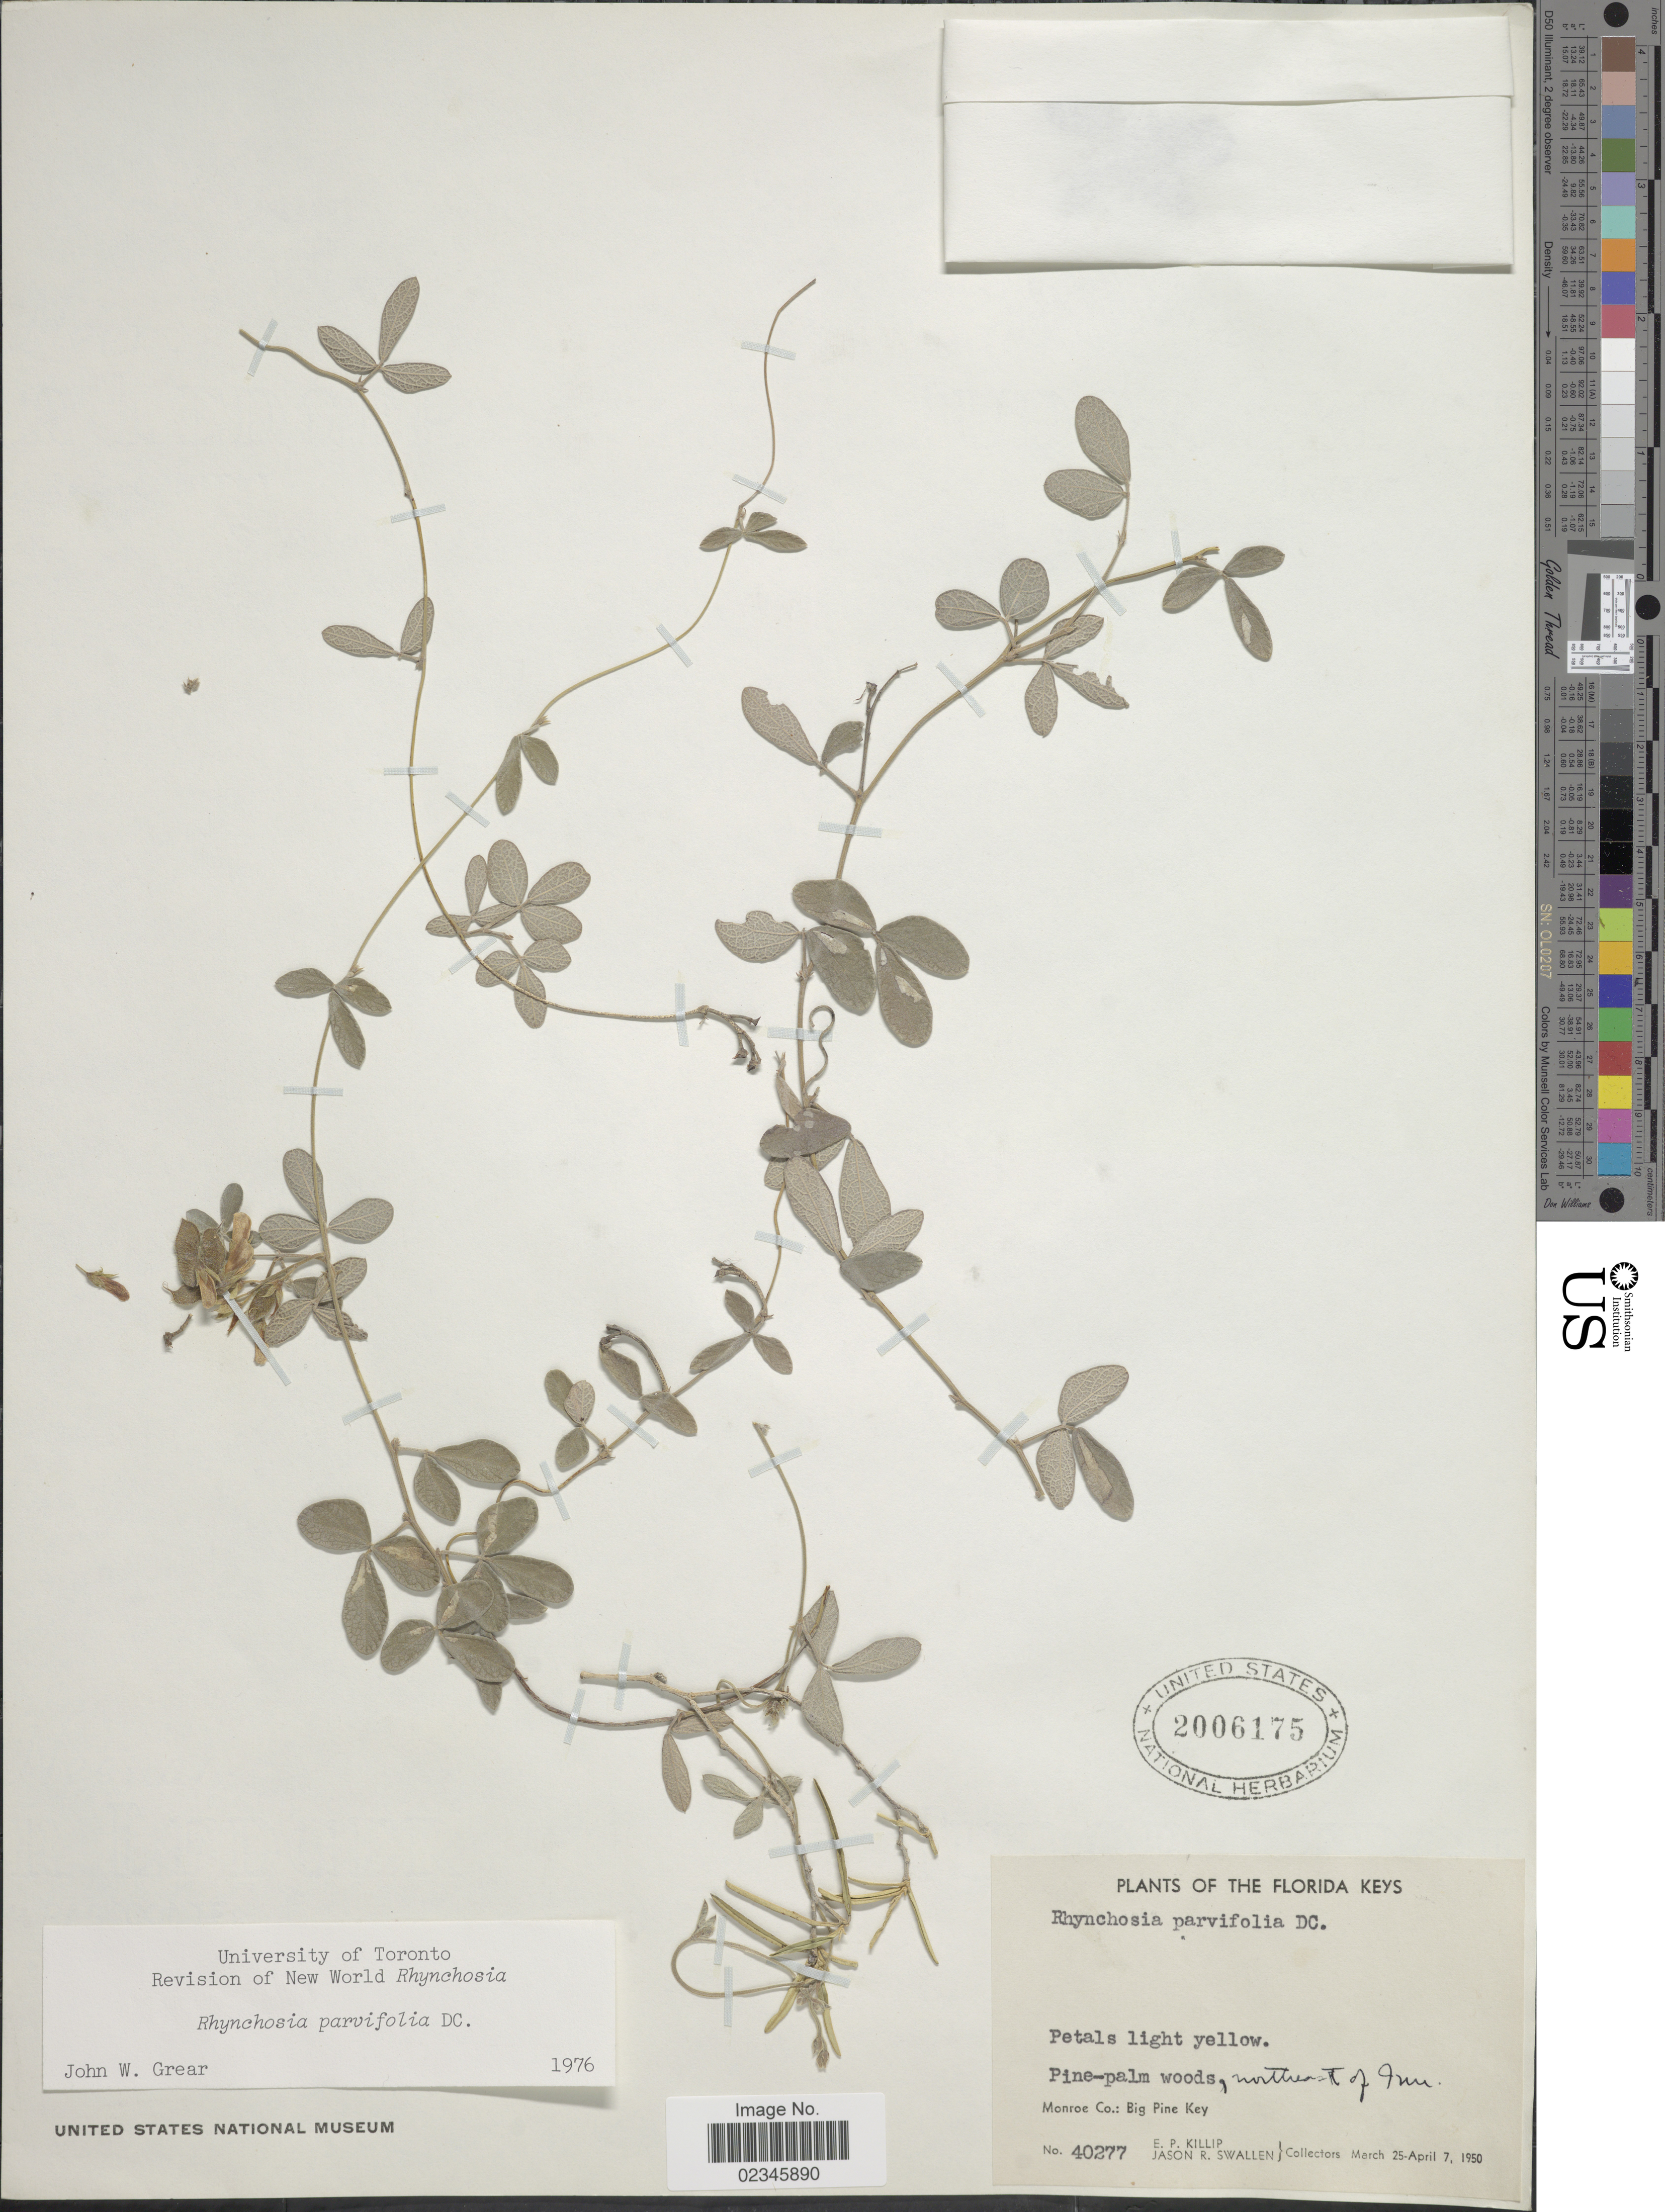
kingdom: Plantae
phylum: Tracheophyta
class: Magnoliopsida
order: Fabales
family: Fabaceae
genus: Rhynchosia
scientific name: Rhynchosia parvifolia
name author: DC.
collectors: E. P. Killip & J. R. Swallen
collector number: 40277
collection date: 1950-03-25/1950-04-07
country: United States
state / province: Florida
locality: Florida Keys, northeast of Inn., Monroe Co.: Big Pine Key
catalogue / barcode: US 2006175